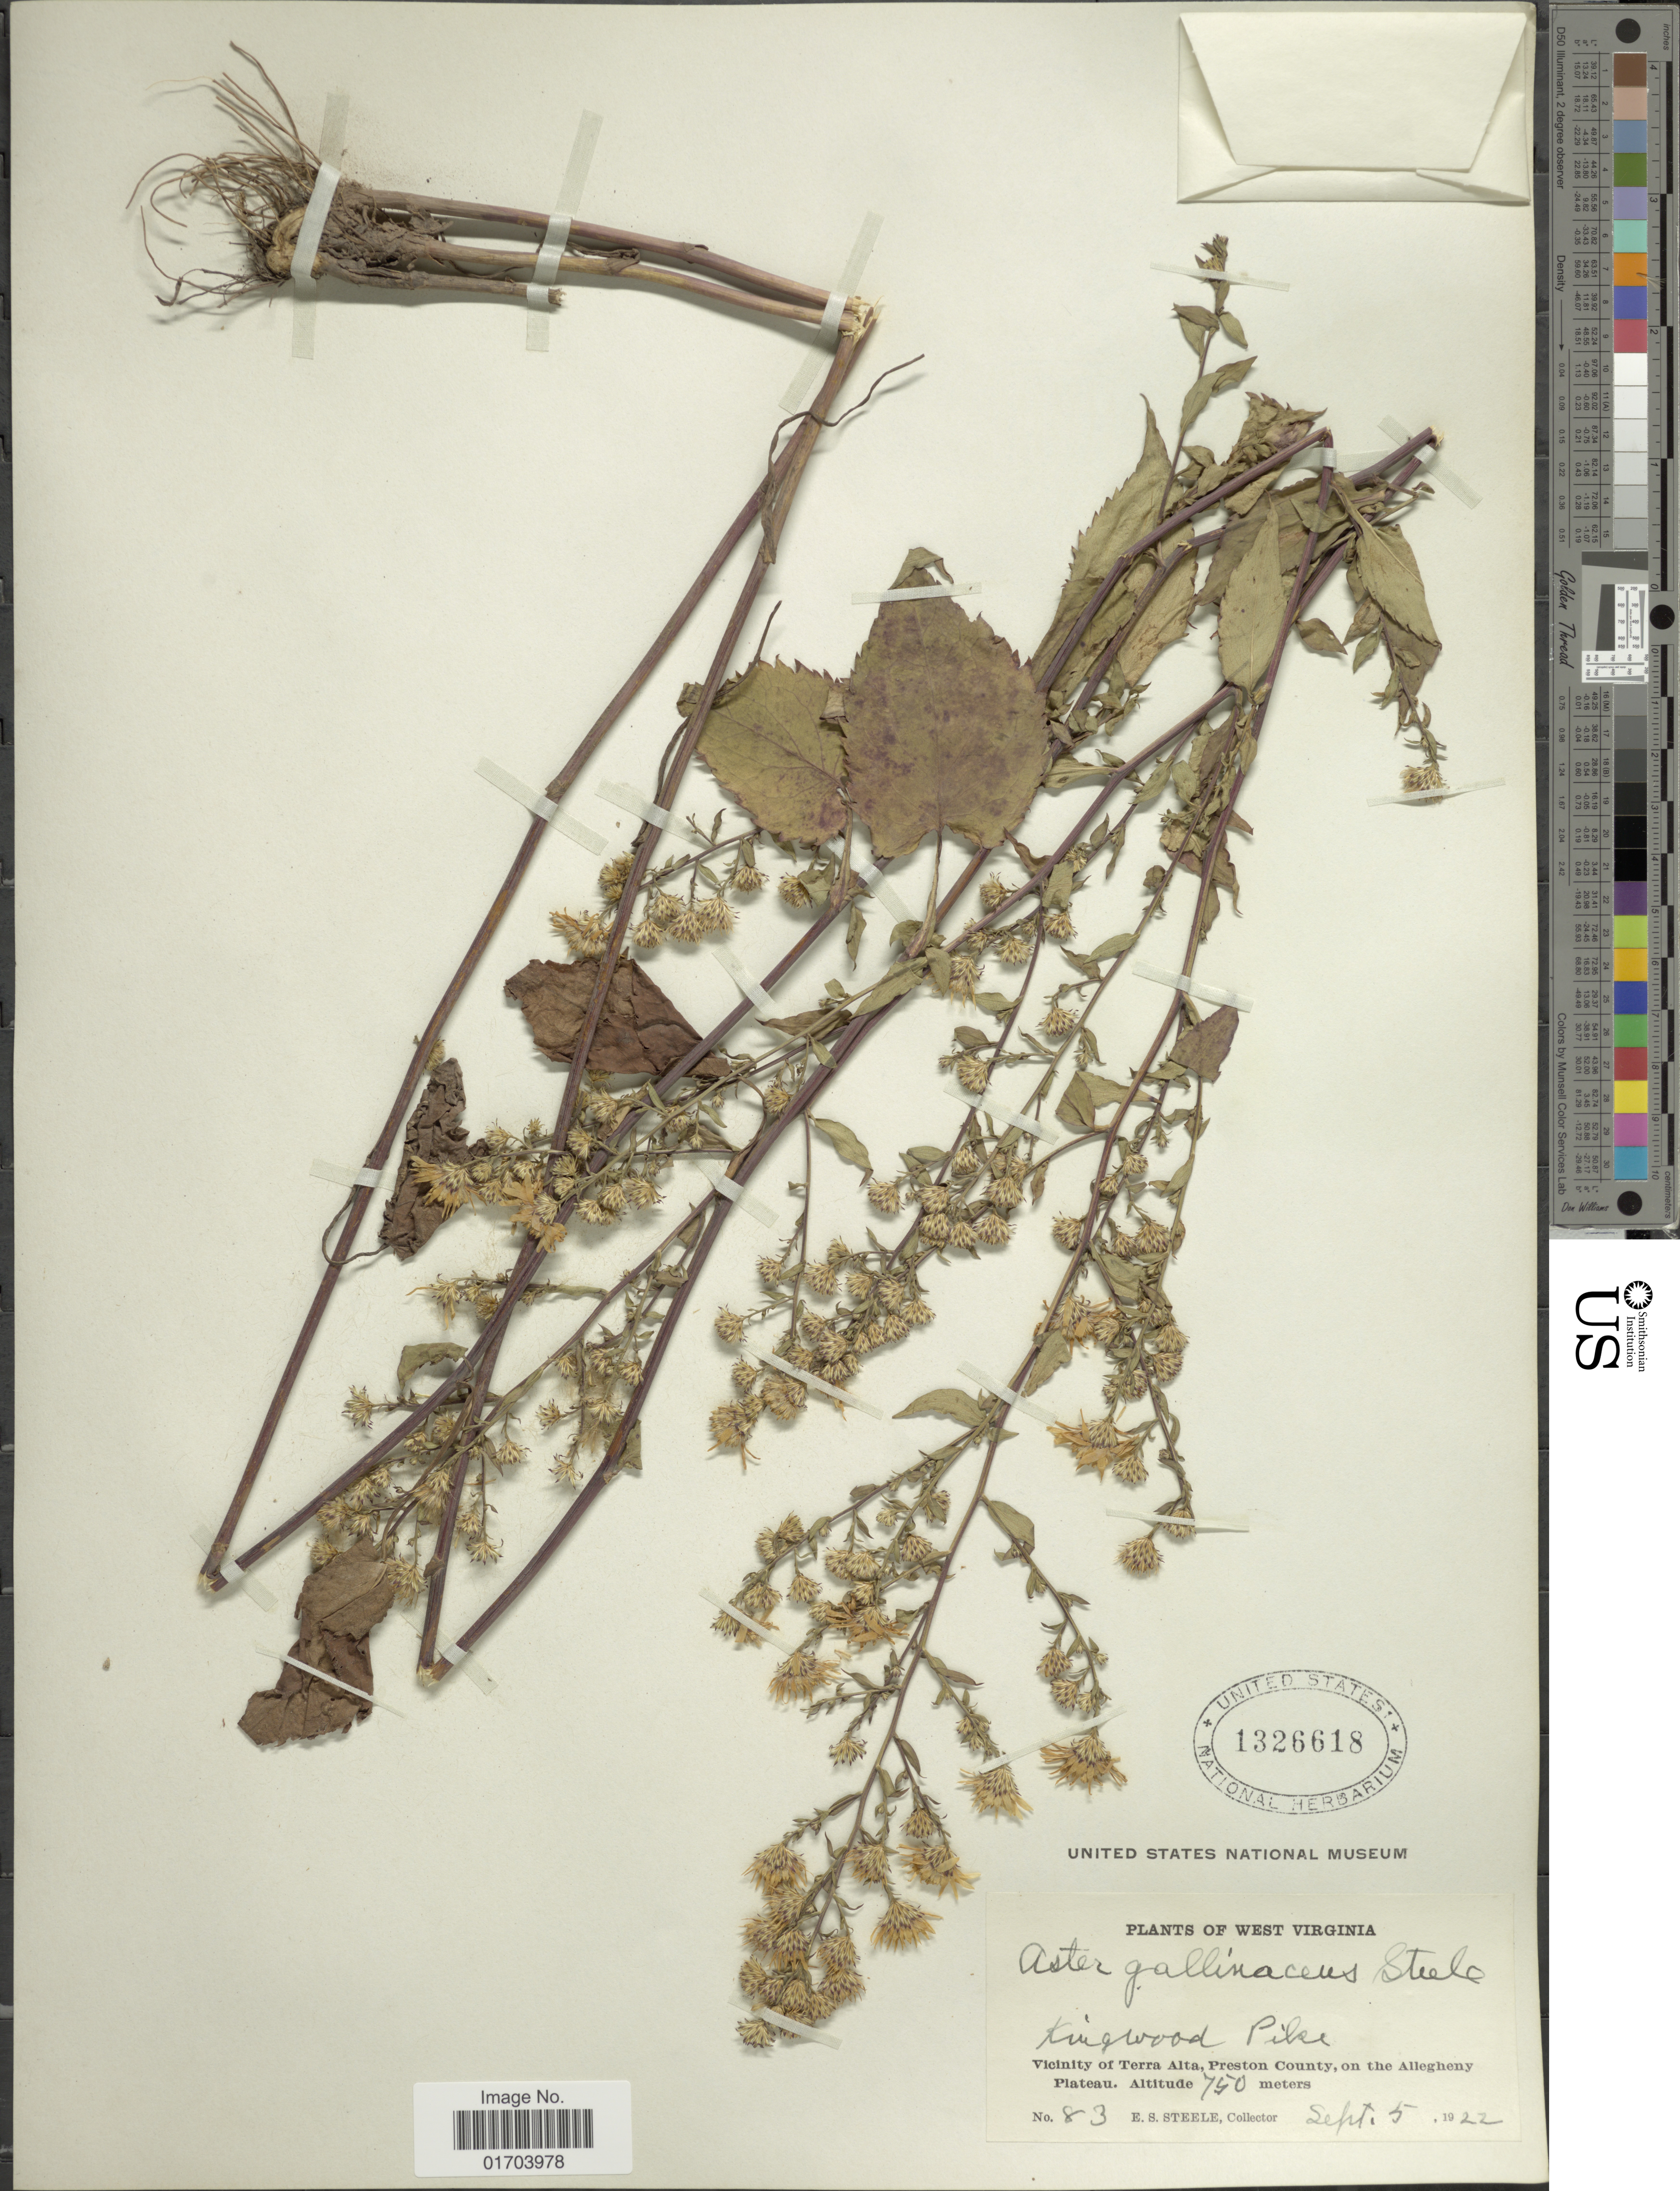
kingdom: Plantae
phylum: Tracheophyta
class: Magnoliopsida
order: Asterales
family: Asteraceae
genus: Aster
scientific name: Aster gallinaceus E.S. Steele sp. nov. ined.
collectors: E. Steele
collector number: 83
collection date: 1922-09-05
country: United States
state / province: West Virginia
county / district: Preston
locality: Kingwood Pike, Vicinity of Terra Alta, Preston County, on the Allegheny Plateau.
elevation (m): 750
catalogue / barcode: US 1326618